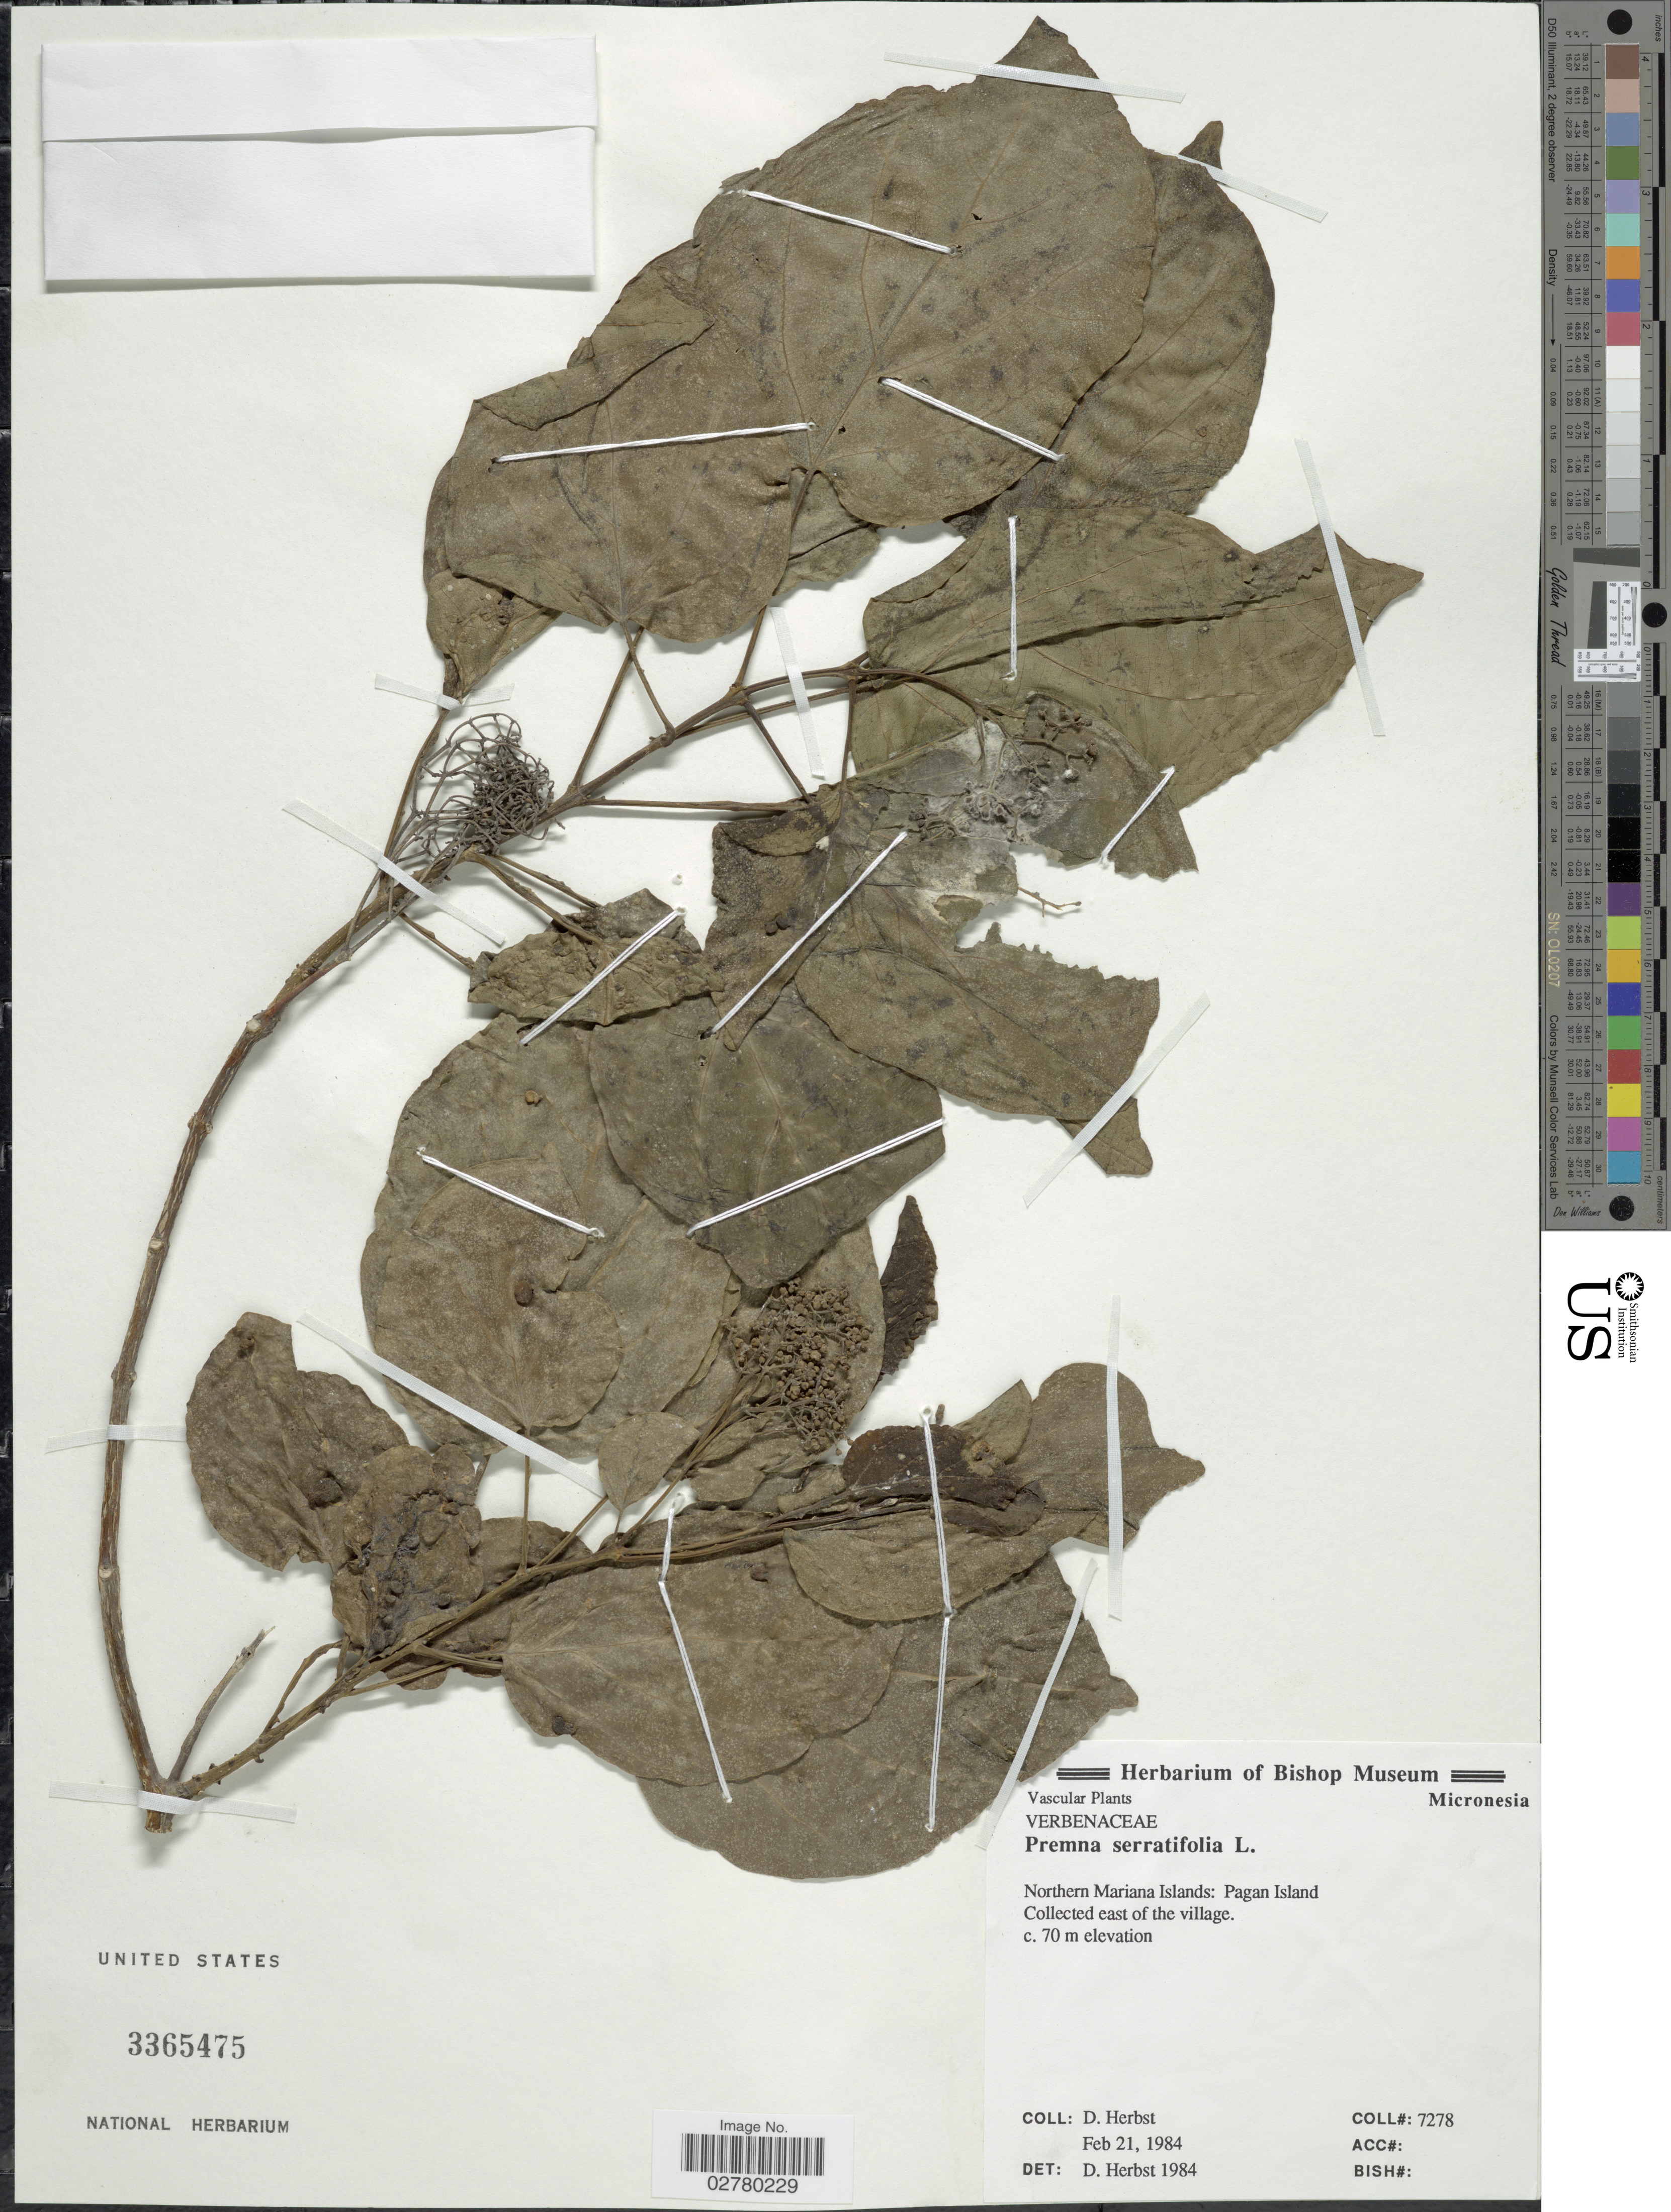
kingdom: Plantae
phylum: Tracheophyta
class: Magnoliopsida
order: Lamiales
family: Lamiaceae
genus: Premna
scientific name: Premna serratifolia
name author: L.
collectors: D. Herbst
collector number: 7278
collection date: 1984-02-21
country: Northern Mariana Islands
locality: Pagan Island, Collected east of the village.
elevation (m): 70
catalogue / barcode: US 3365475